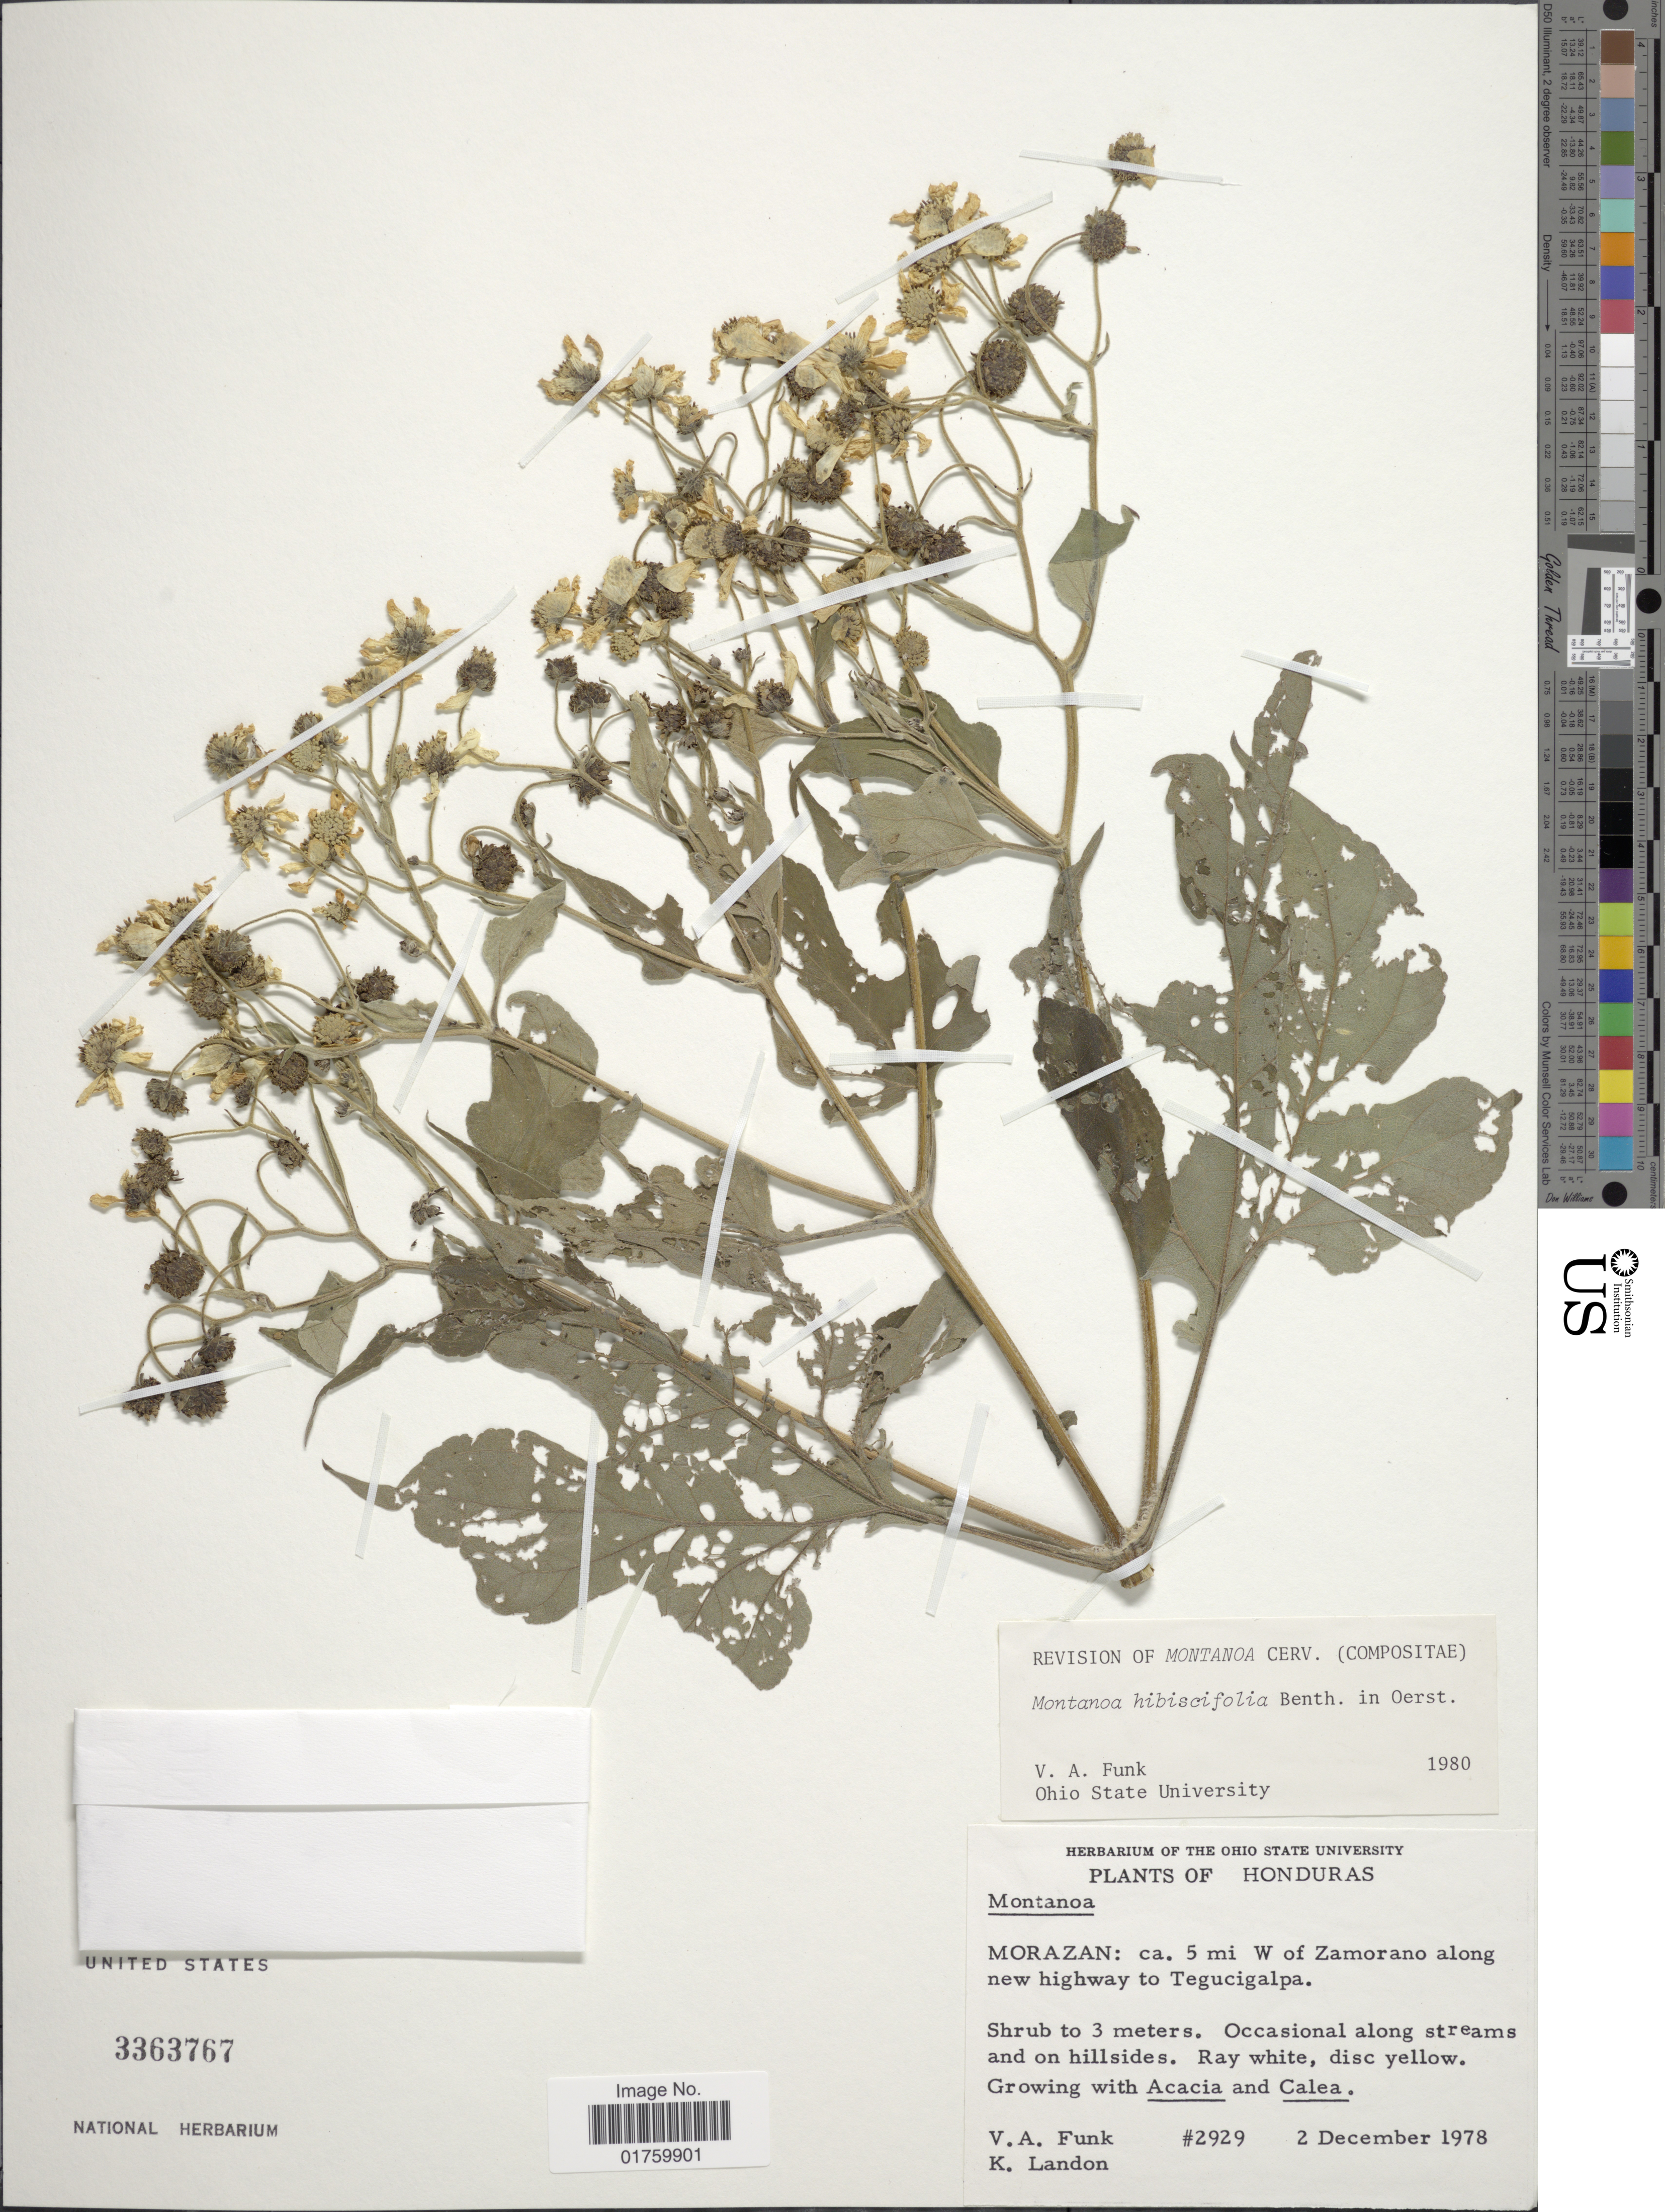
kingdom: Plantae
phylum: Tracheophyta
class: Magnoliopsida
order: Asterales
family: Asteraceae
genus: Montanoa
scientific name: Montanoa hibiscifolia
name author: Benth.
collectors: V. Funk & K. C. Landon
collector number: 2929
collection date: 1978-12-02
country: Honduras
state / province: Fco. Morazán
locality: Ca. 5 mi W of Zamorano along new highway to Tegucigalpa.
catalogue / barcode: US 3363767